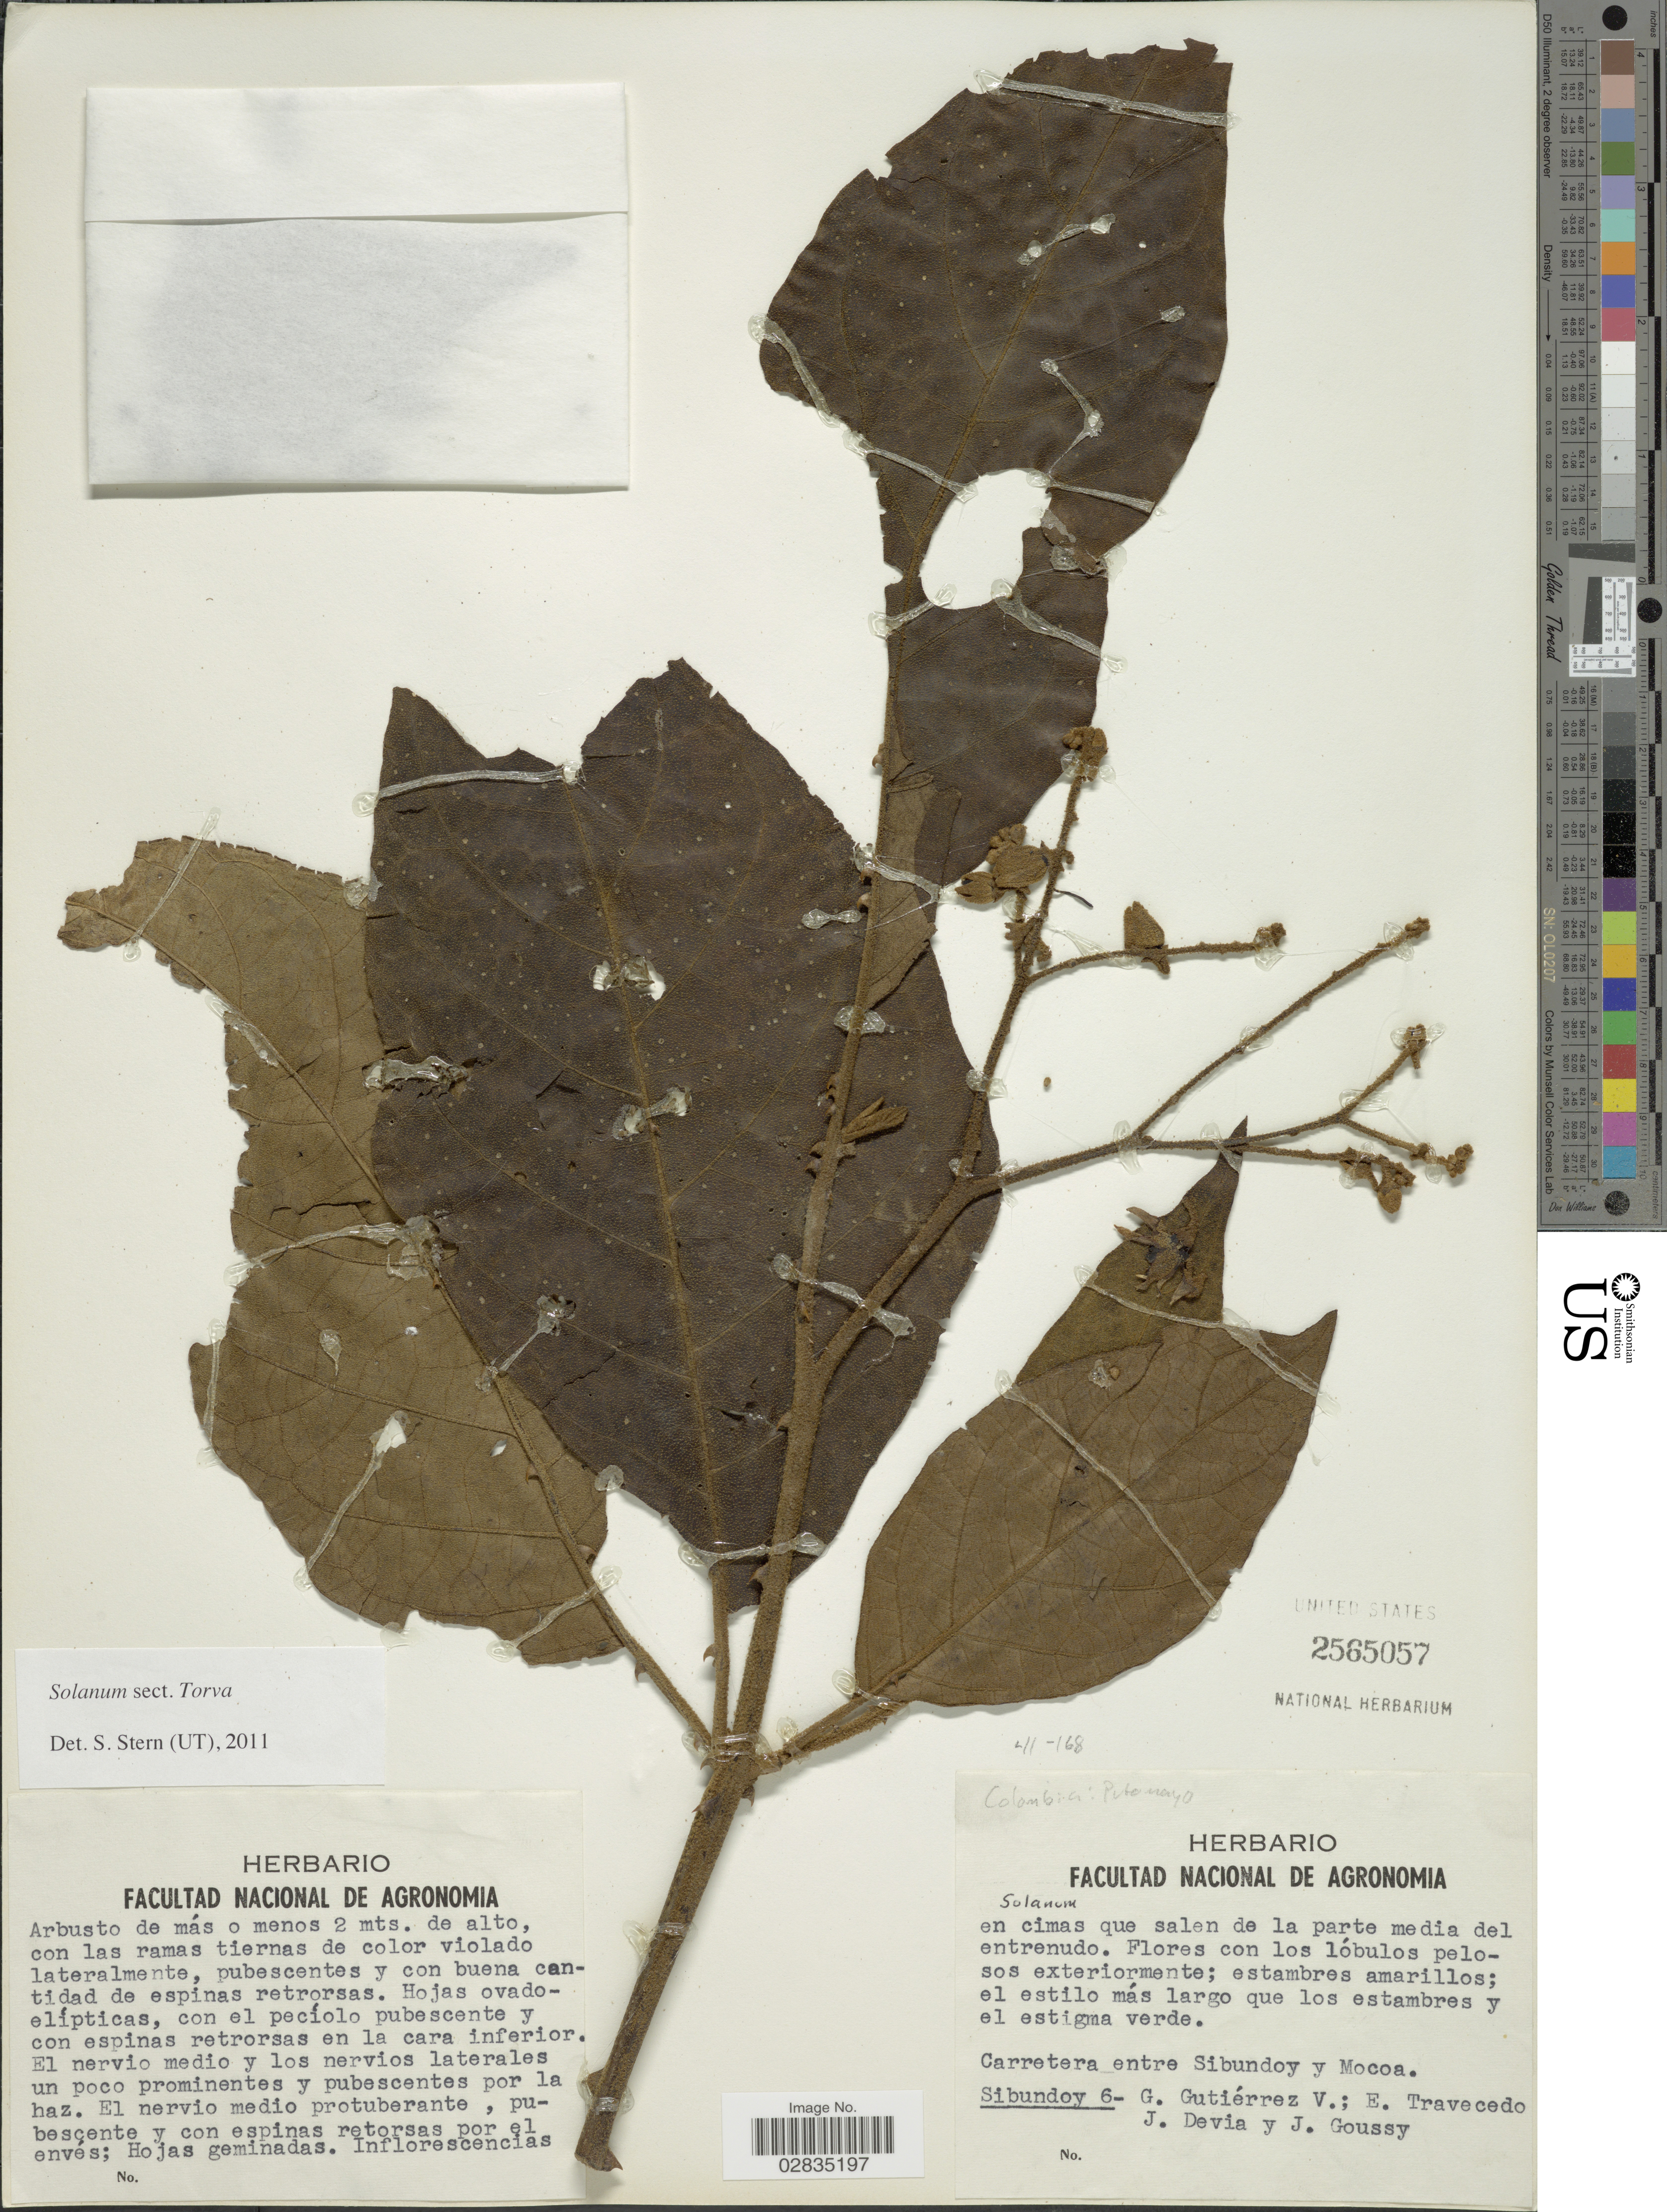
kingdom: Plantae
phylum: Tracheophyta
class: Magnoliopsida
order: Solanales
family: Solanaceae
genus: Solanum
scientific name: Solanum sp.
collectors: G. Gutiérrez V., E. Travecedo, J. Devia & J. Goussy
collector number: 6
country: Colombia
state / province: Putumayo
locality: Carretera entre Sibundoy y Mocoa, Sibundoy.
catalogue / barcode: US 2565057